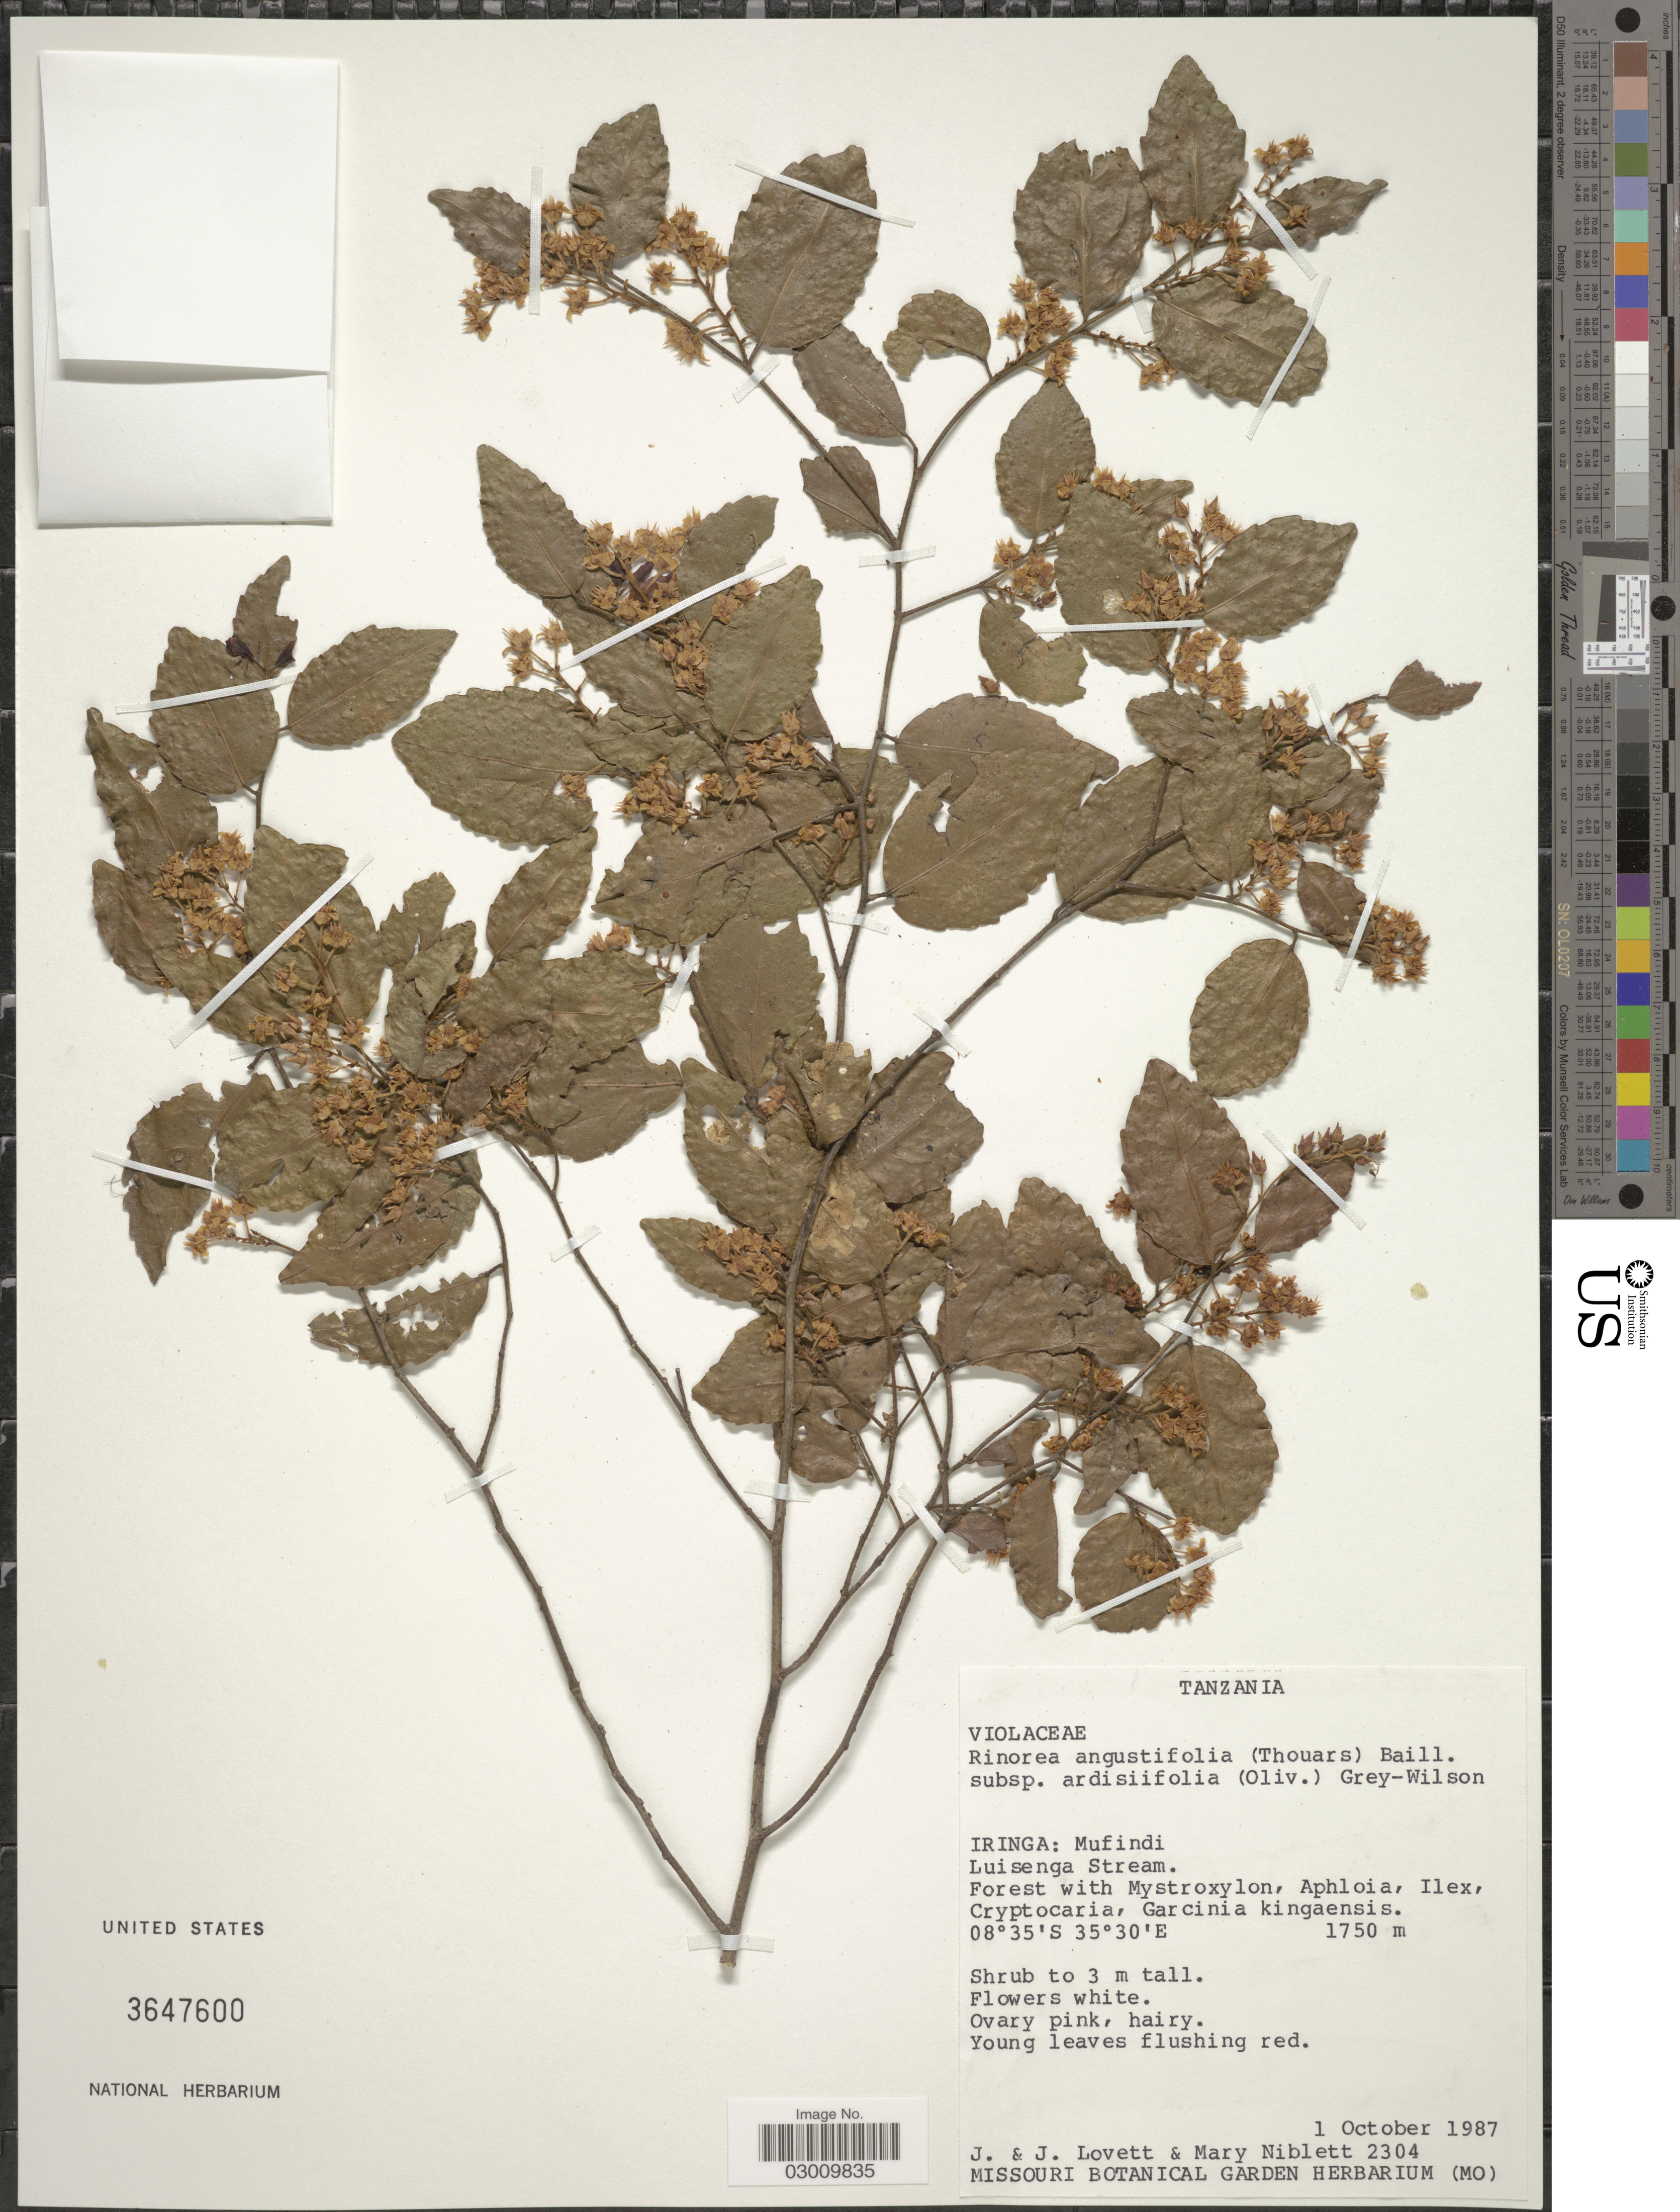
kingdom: Plantae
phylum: Tracheophyta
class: Magnoliopsida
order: Malpighiales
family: Violaceae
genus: Rinorea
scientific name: Rinorea angustifolia subsp. ardisiiflora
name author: (Welw. ex Oliv.) Grey-Wilson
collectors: J. Lovett, J. Lovett & M. Niblett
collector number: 2304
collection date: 1987-10-01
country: Tanzania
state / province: Iringa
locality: Mufindi. Luisenga Stream.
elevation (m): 1750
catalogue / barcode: US 3647600